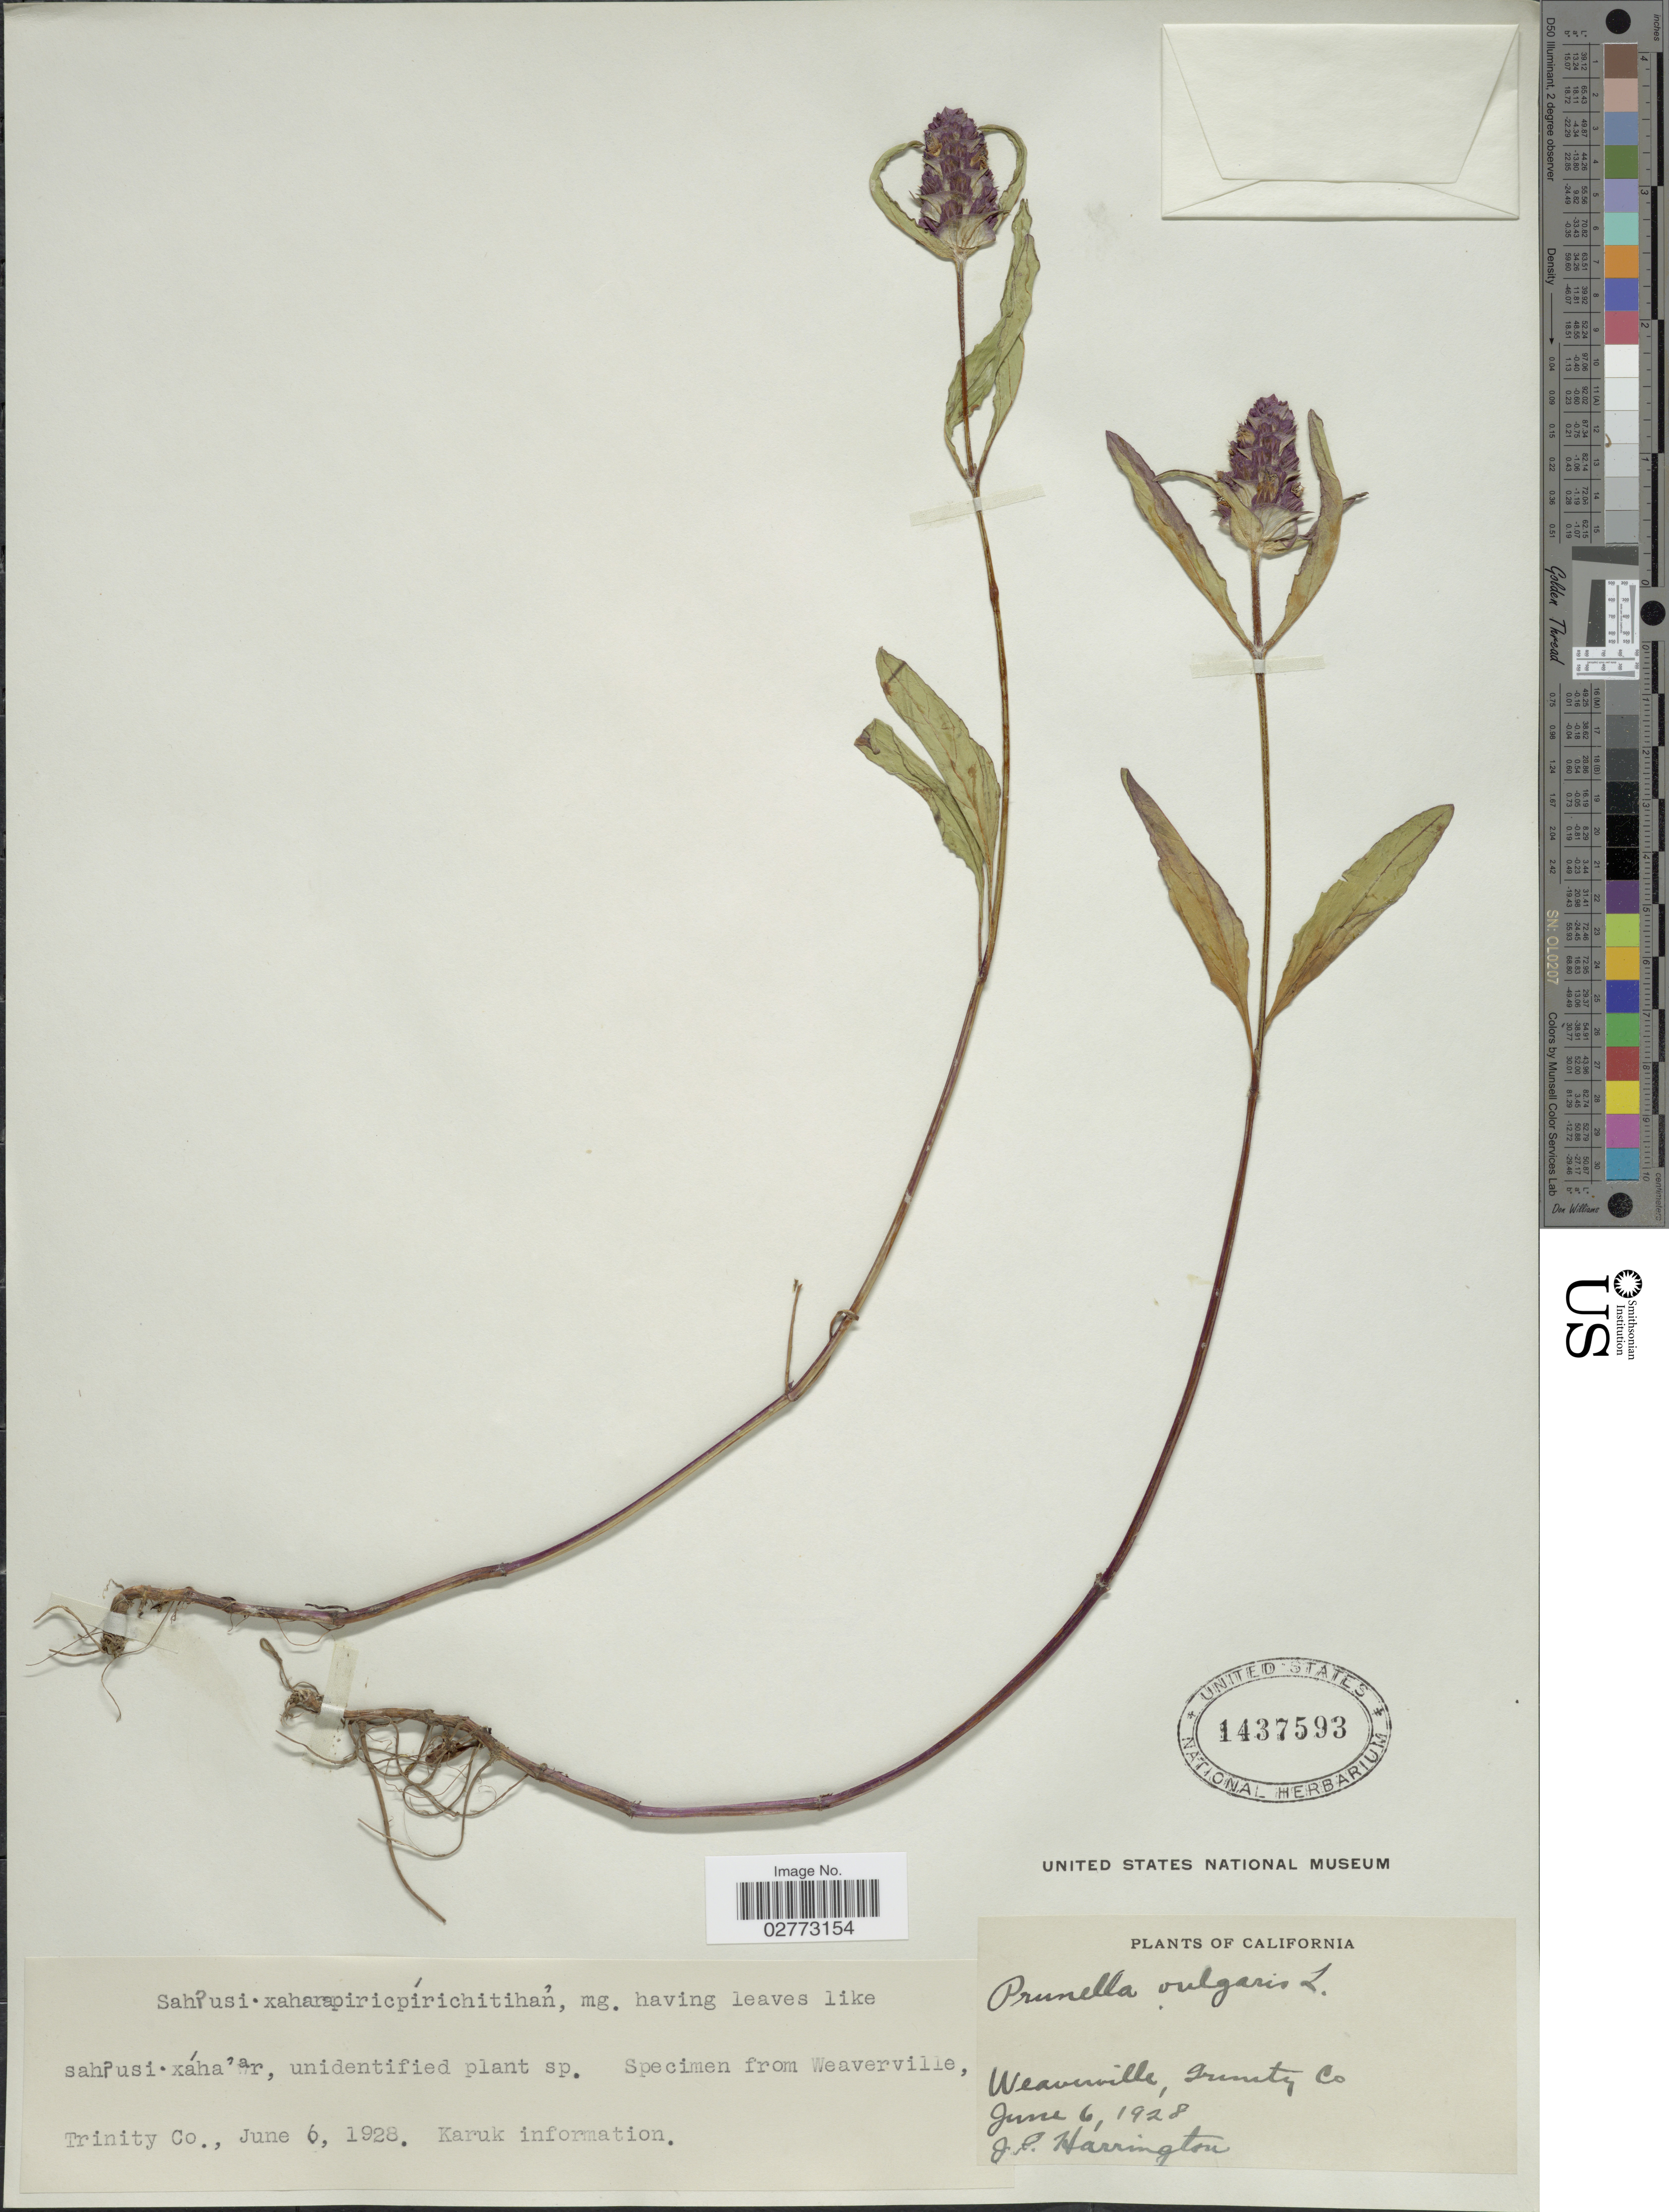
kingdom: Plantae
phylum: Tracheophyta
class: Magnoliopsida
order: Lamiales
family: Lamiaceae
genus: Prunella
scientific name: Prunella vulgaris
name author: L.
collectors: J. Harrington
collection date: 1928-06-06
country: United States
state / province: California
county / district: Trinity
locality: Weaverville, Trinity Co.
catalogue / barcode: US 1437593